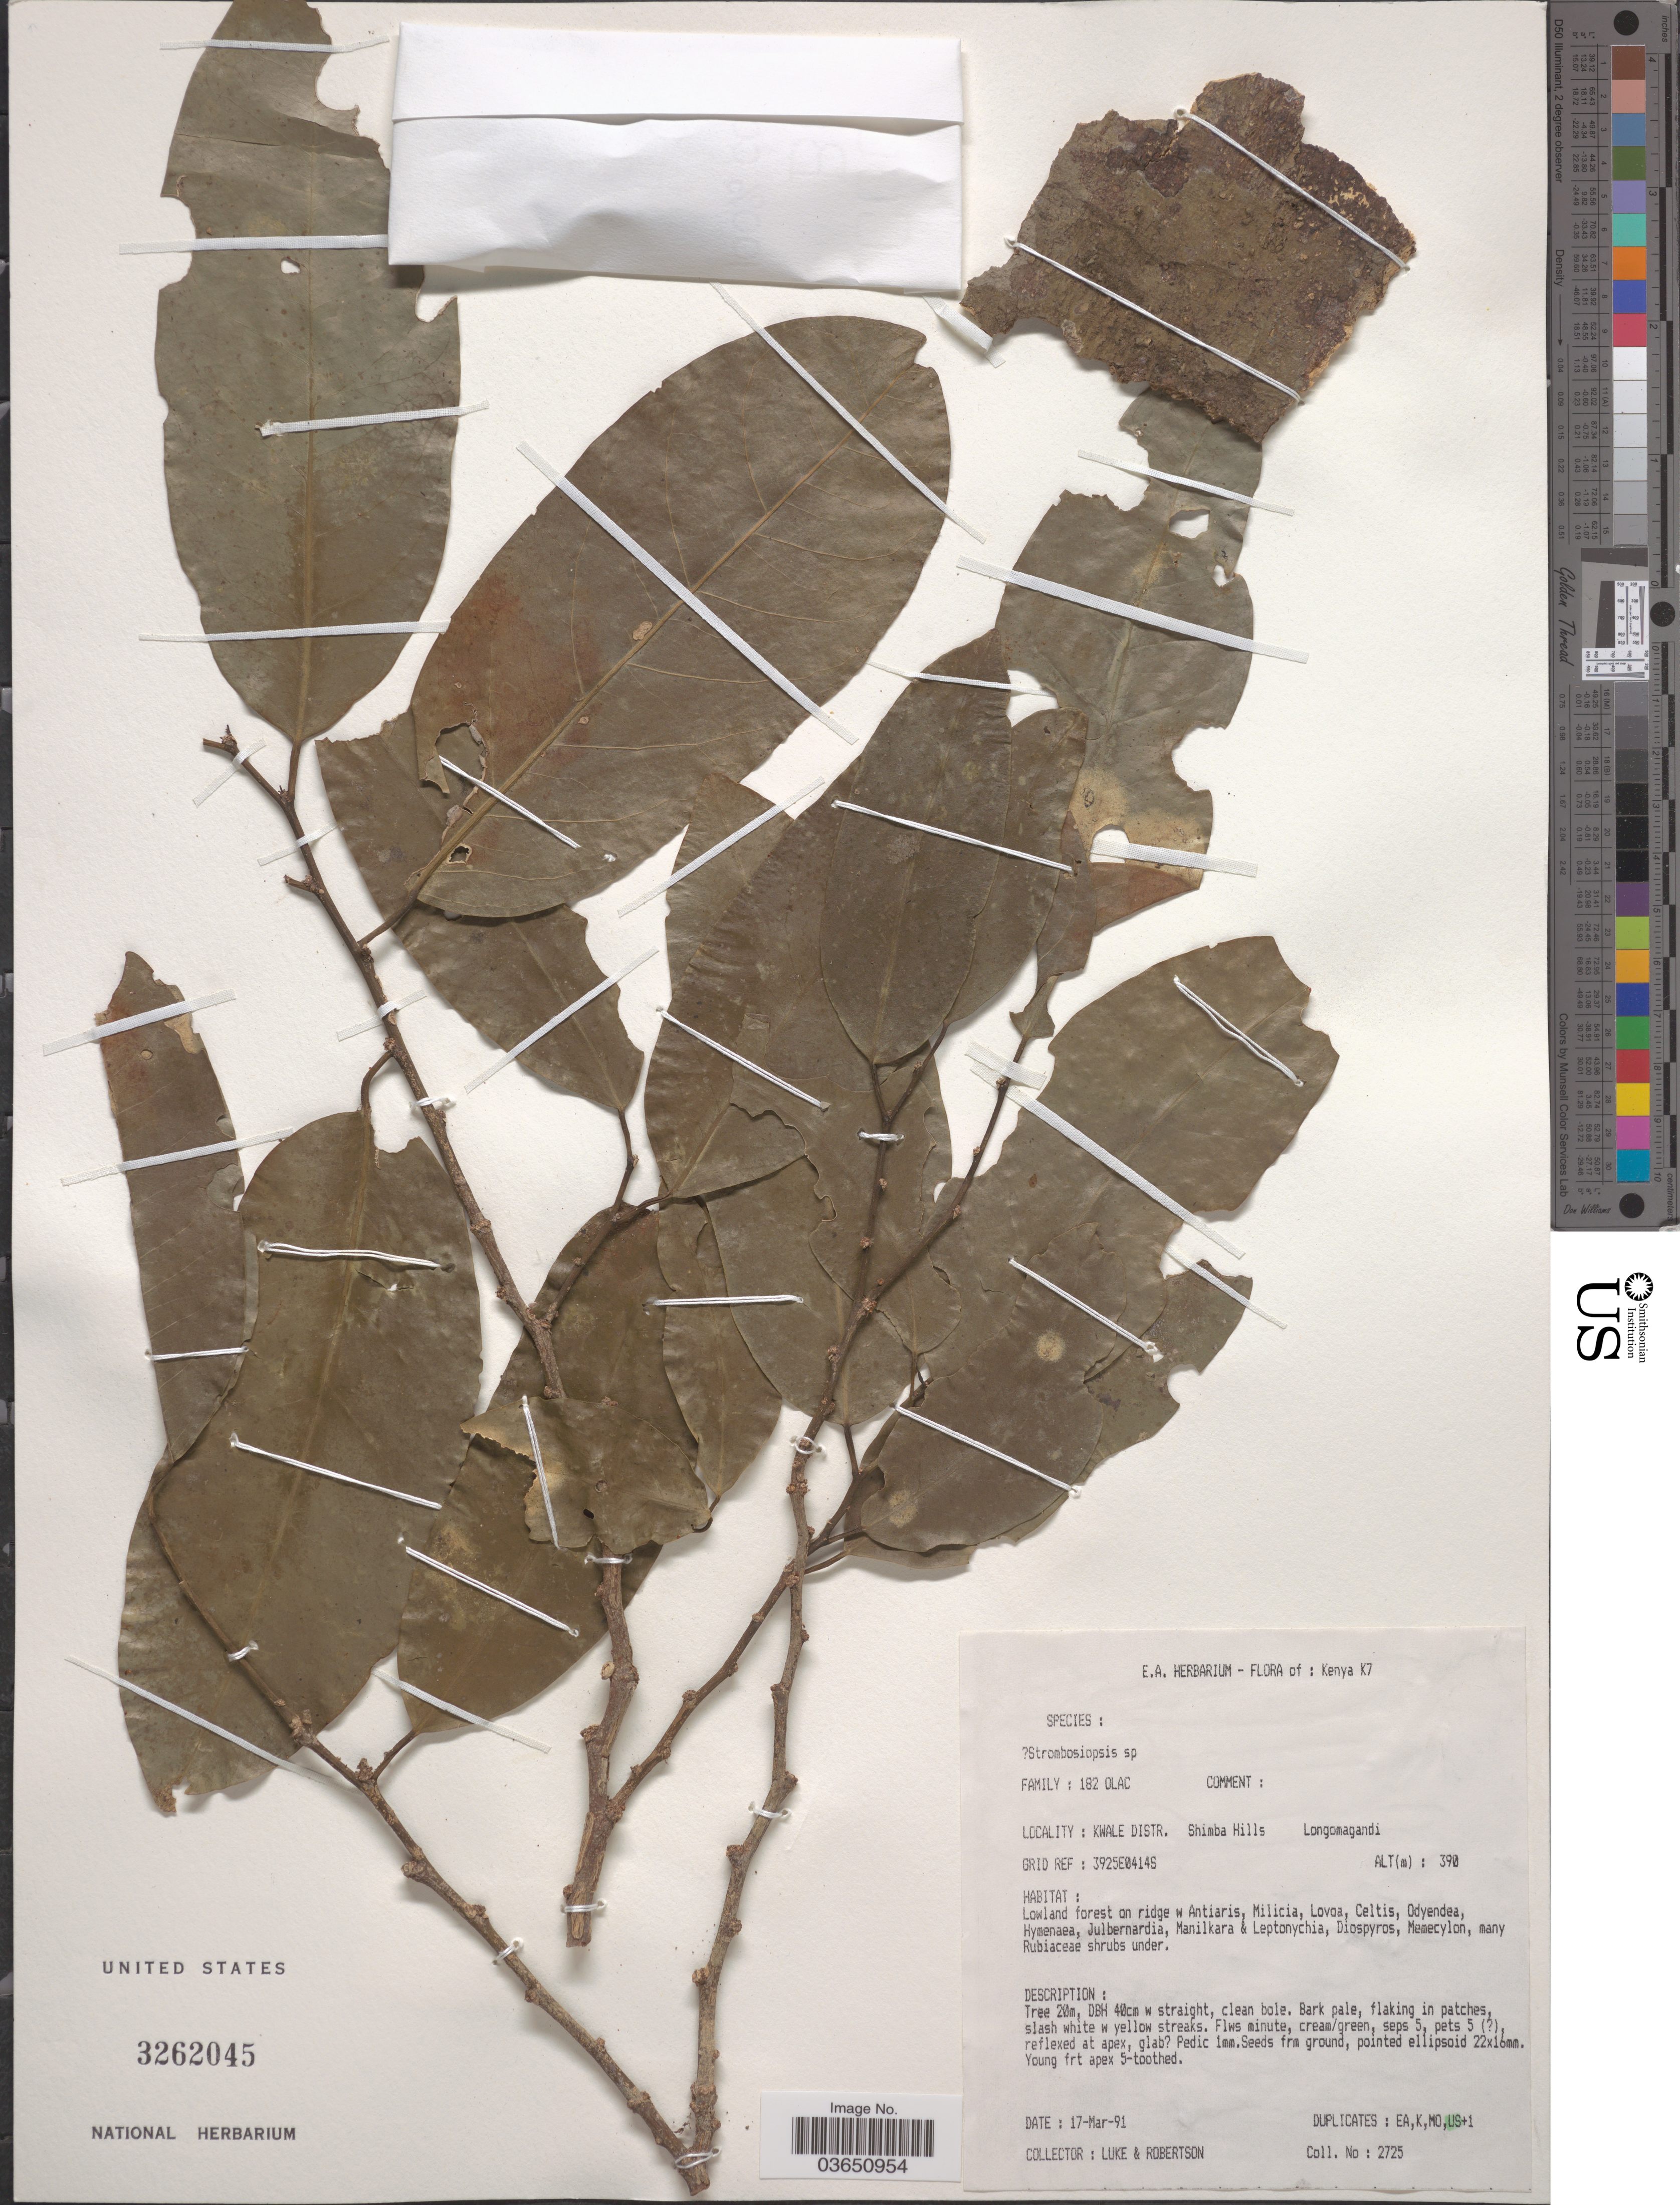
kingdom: Plantae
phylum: Tracheophyta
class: Magnoliopsida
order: Santalales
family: Strombosiaceae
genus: Strombosiopsis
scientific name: Strombosiopsis sp.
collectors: -. Luke & -. Robertson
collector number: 2725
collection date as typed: Transcribed d/m/y: 17/3/91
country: Kenya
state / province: Kwale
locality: K7. Kwale Distr. Shimba Hills Longomagandi [unsure placement].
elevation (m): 390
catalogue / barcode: US 3262045